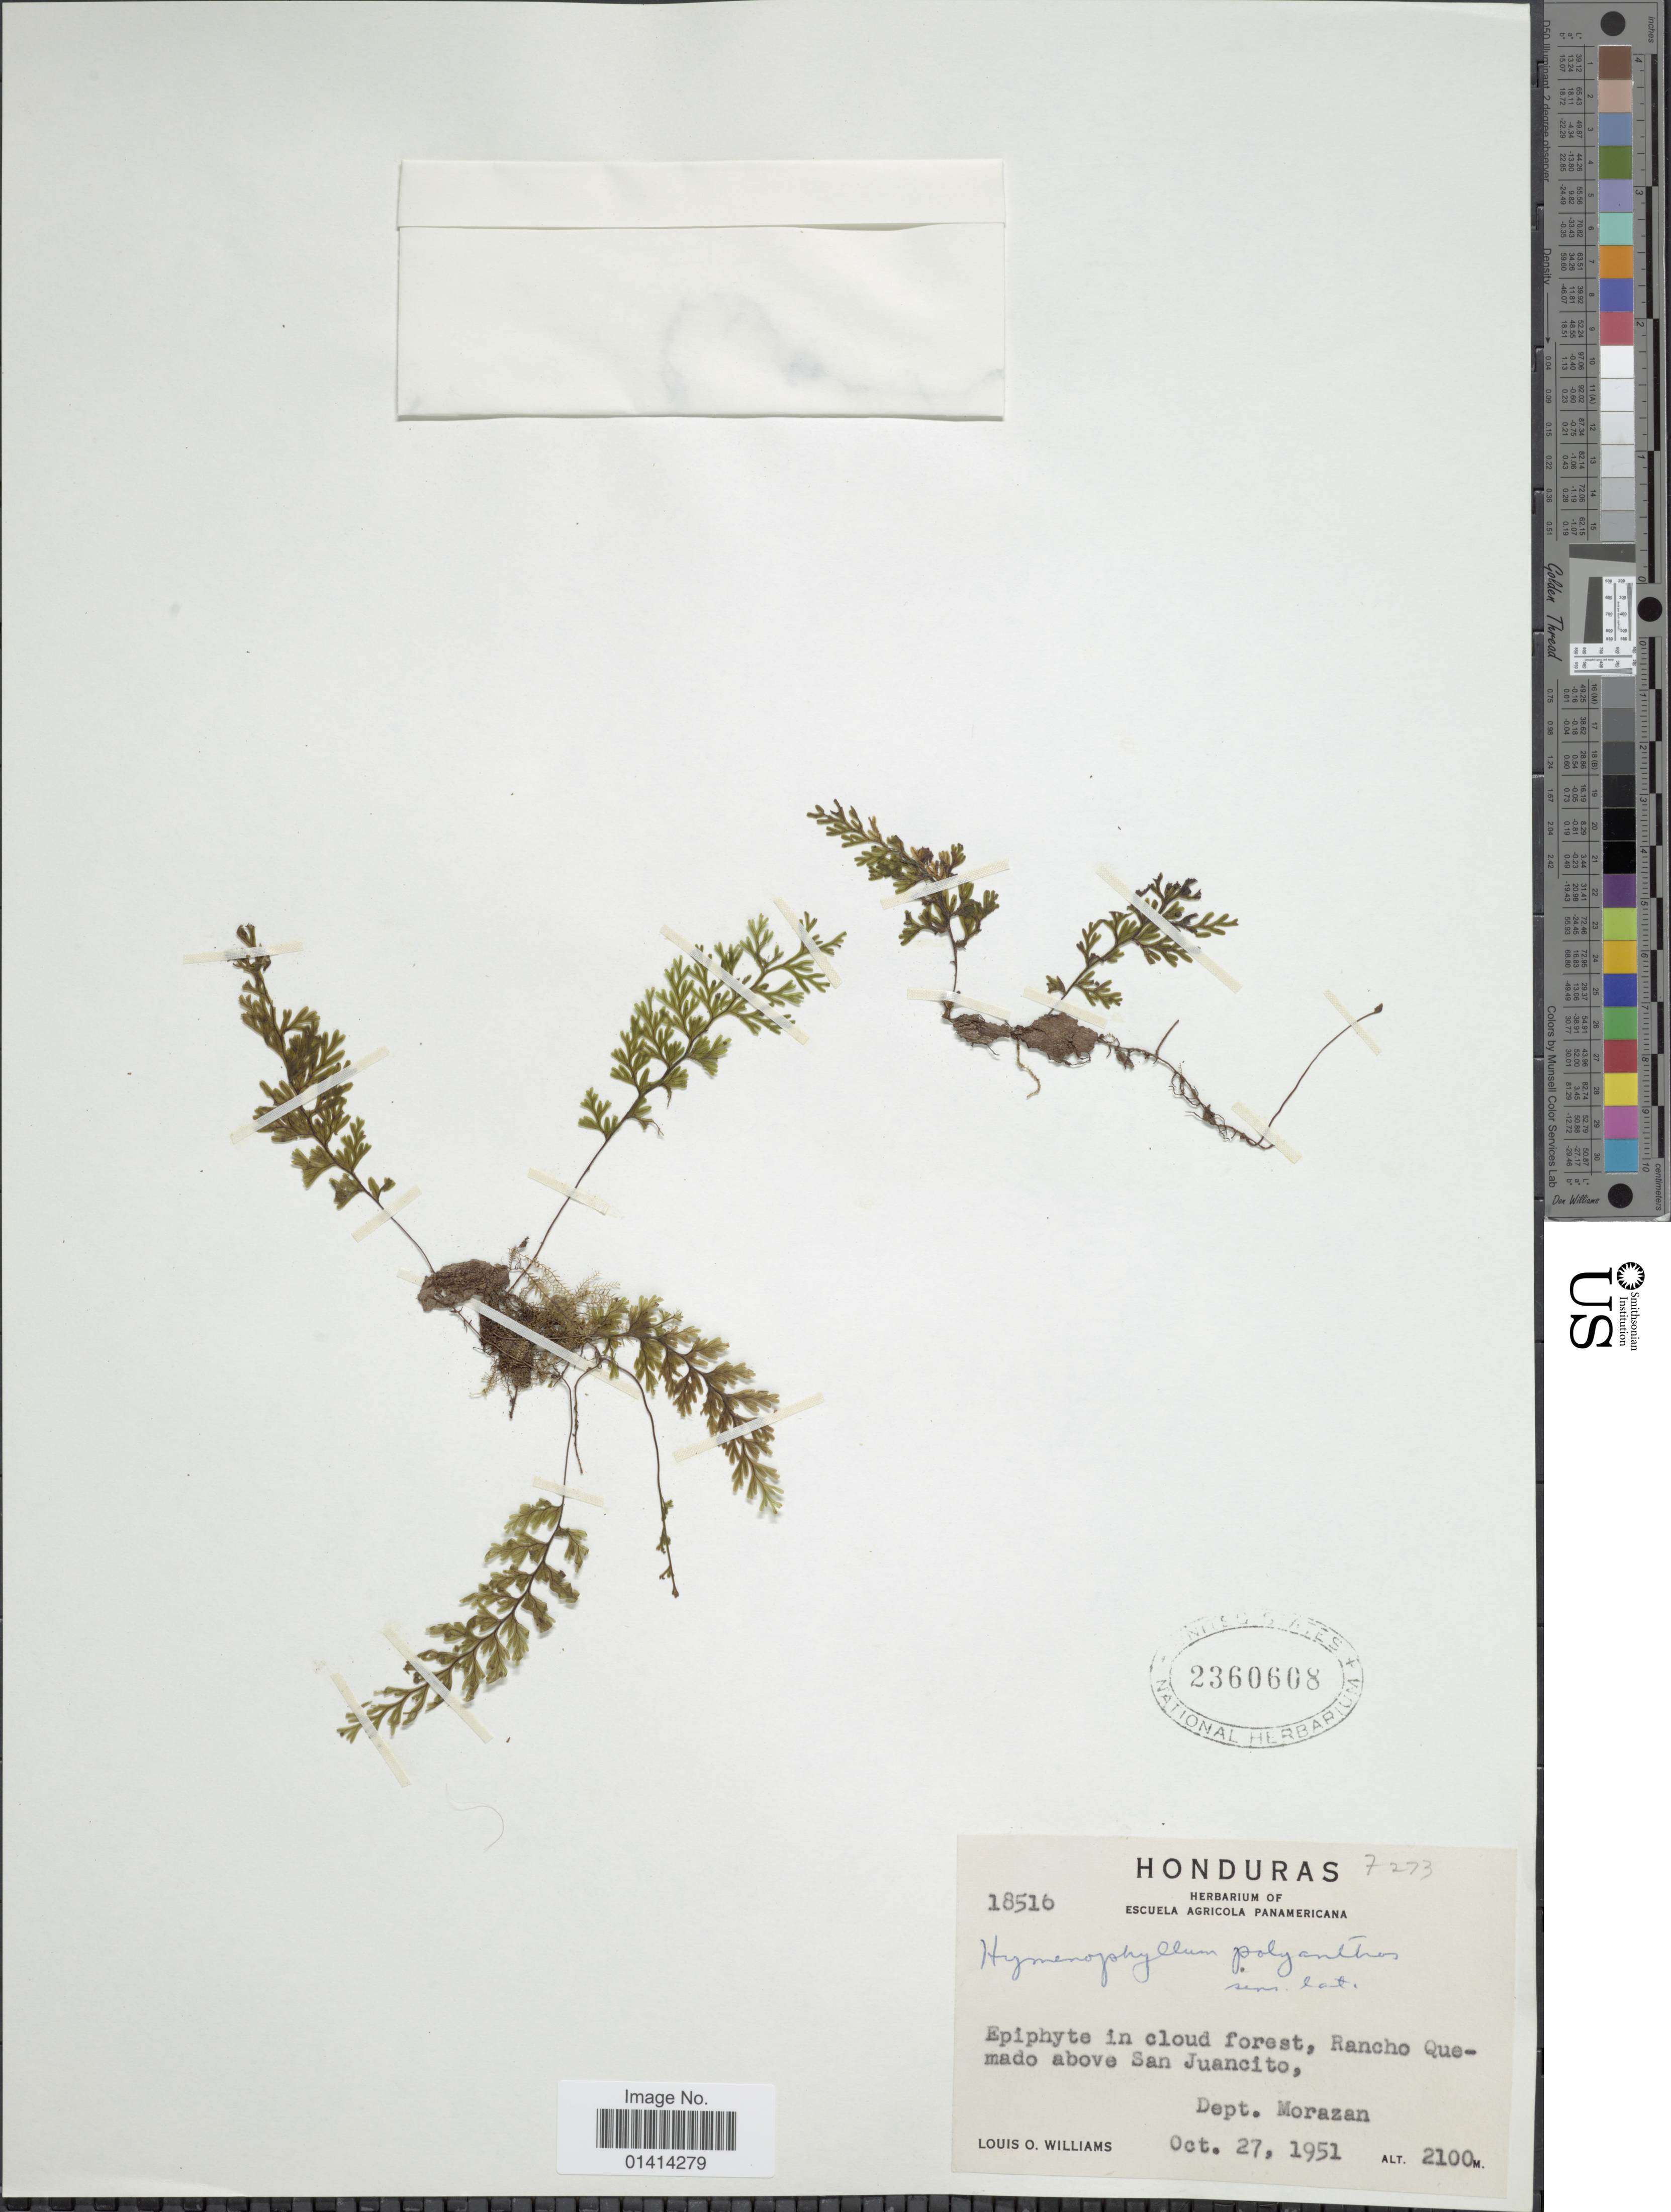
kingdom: Plantae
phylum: Tracheophyta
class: Polypodiopsida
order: Hymenophyllales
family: Hymenophyllaceae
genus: Hymenophyllum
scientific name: Hymenophyllum polyanthos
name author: (Sw.) Sw.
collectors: L. O. Williams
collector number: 18516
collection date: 1951-10-27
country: Honduras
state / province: Fco. Morazán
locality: Rancho Quemado above San JUancito, Dept Morazan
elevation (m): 2100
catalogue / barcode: US 2360608